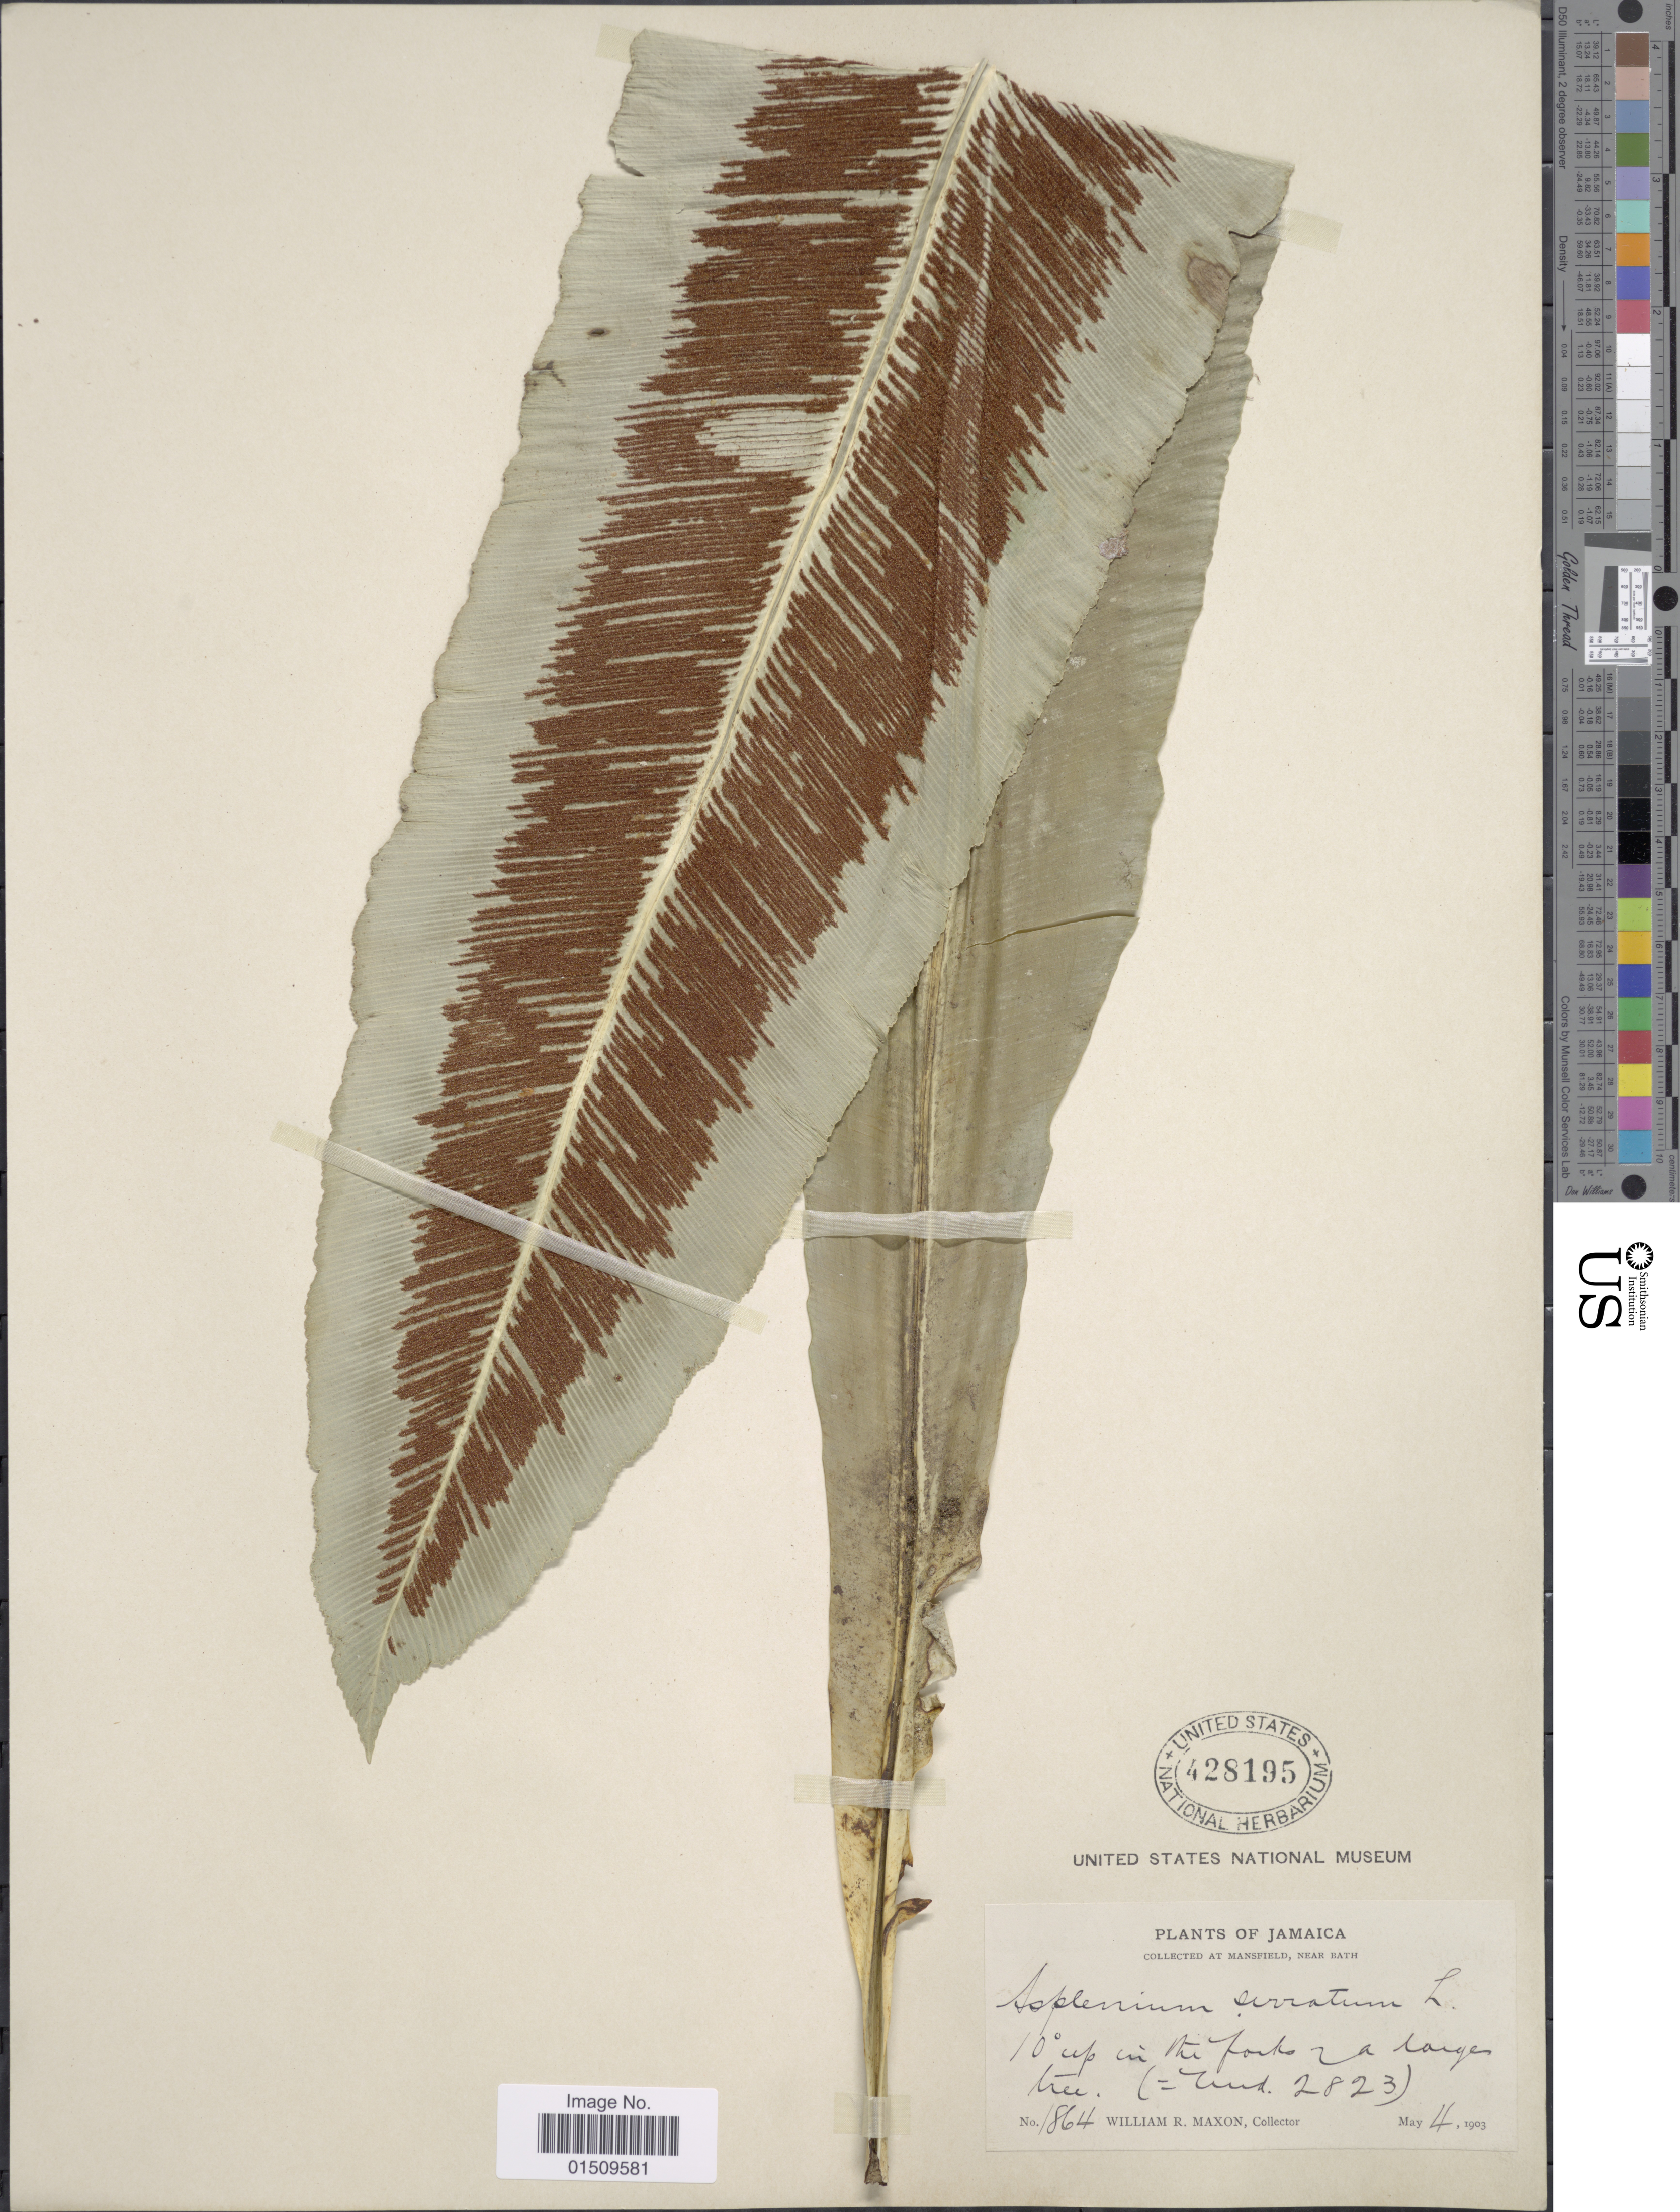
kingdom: Plantae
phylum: Tracheophyta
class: Polypodiopsida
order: Polypodiales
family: Aspleniaceae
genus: Asplenium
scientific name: Asplenium serratum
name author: L.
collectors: W. R. Maxon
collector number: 1864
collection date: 1903-05-04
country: Jamaica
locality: Jamaica, Mansfield, near Bath.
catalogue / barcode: US 428195